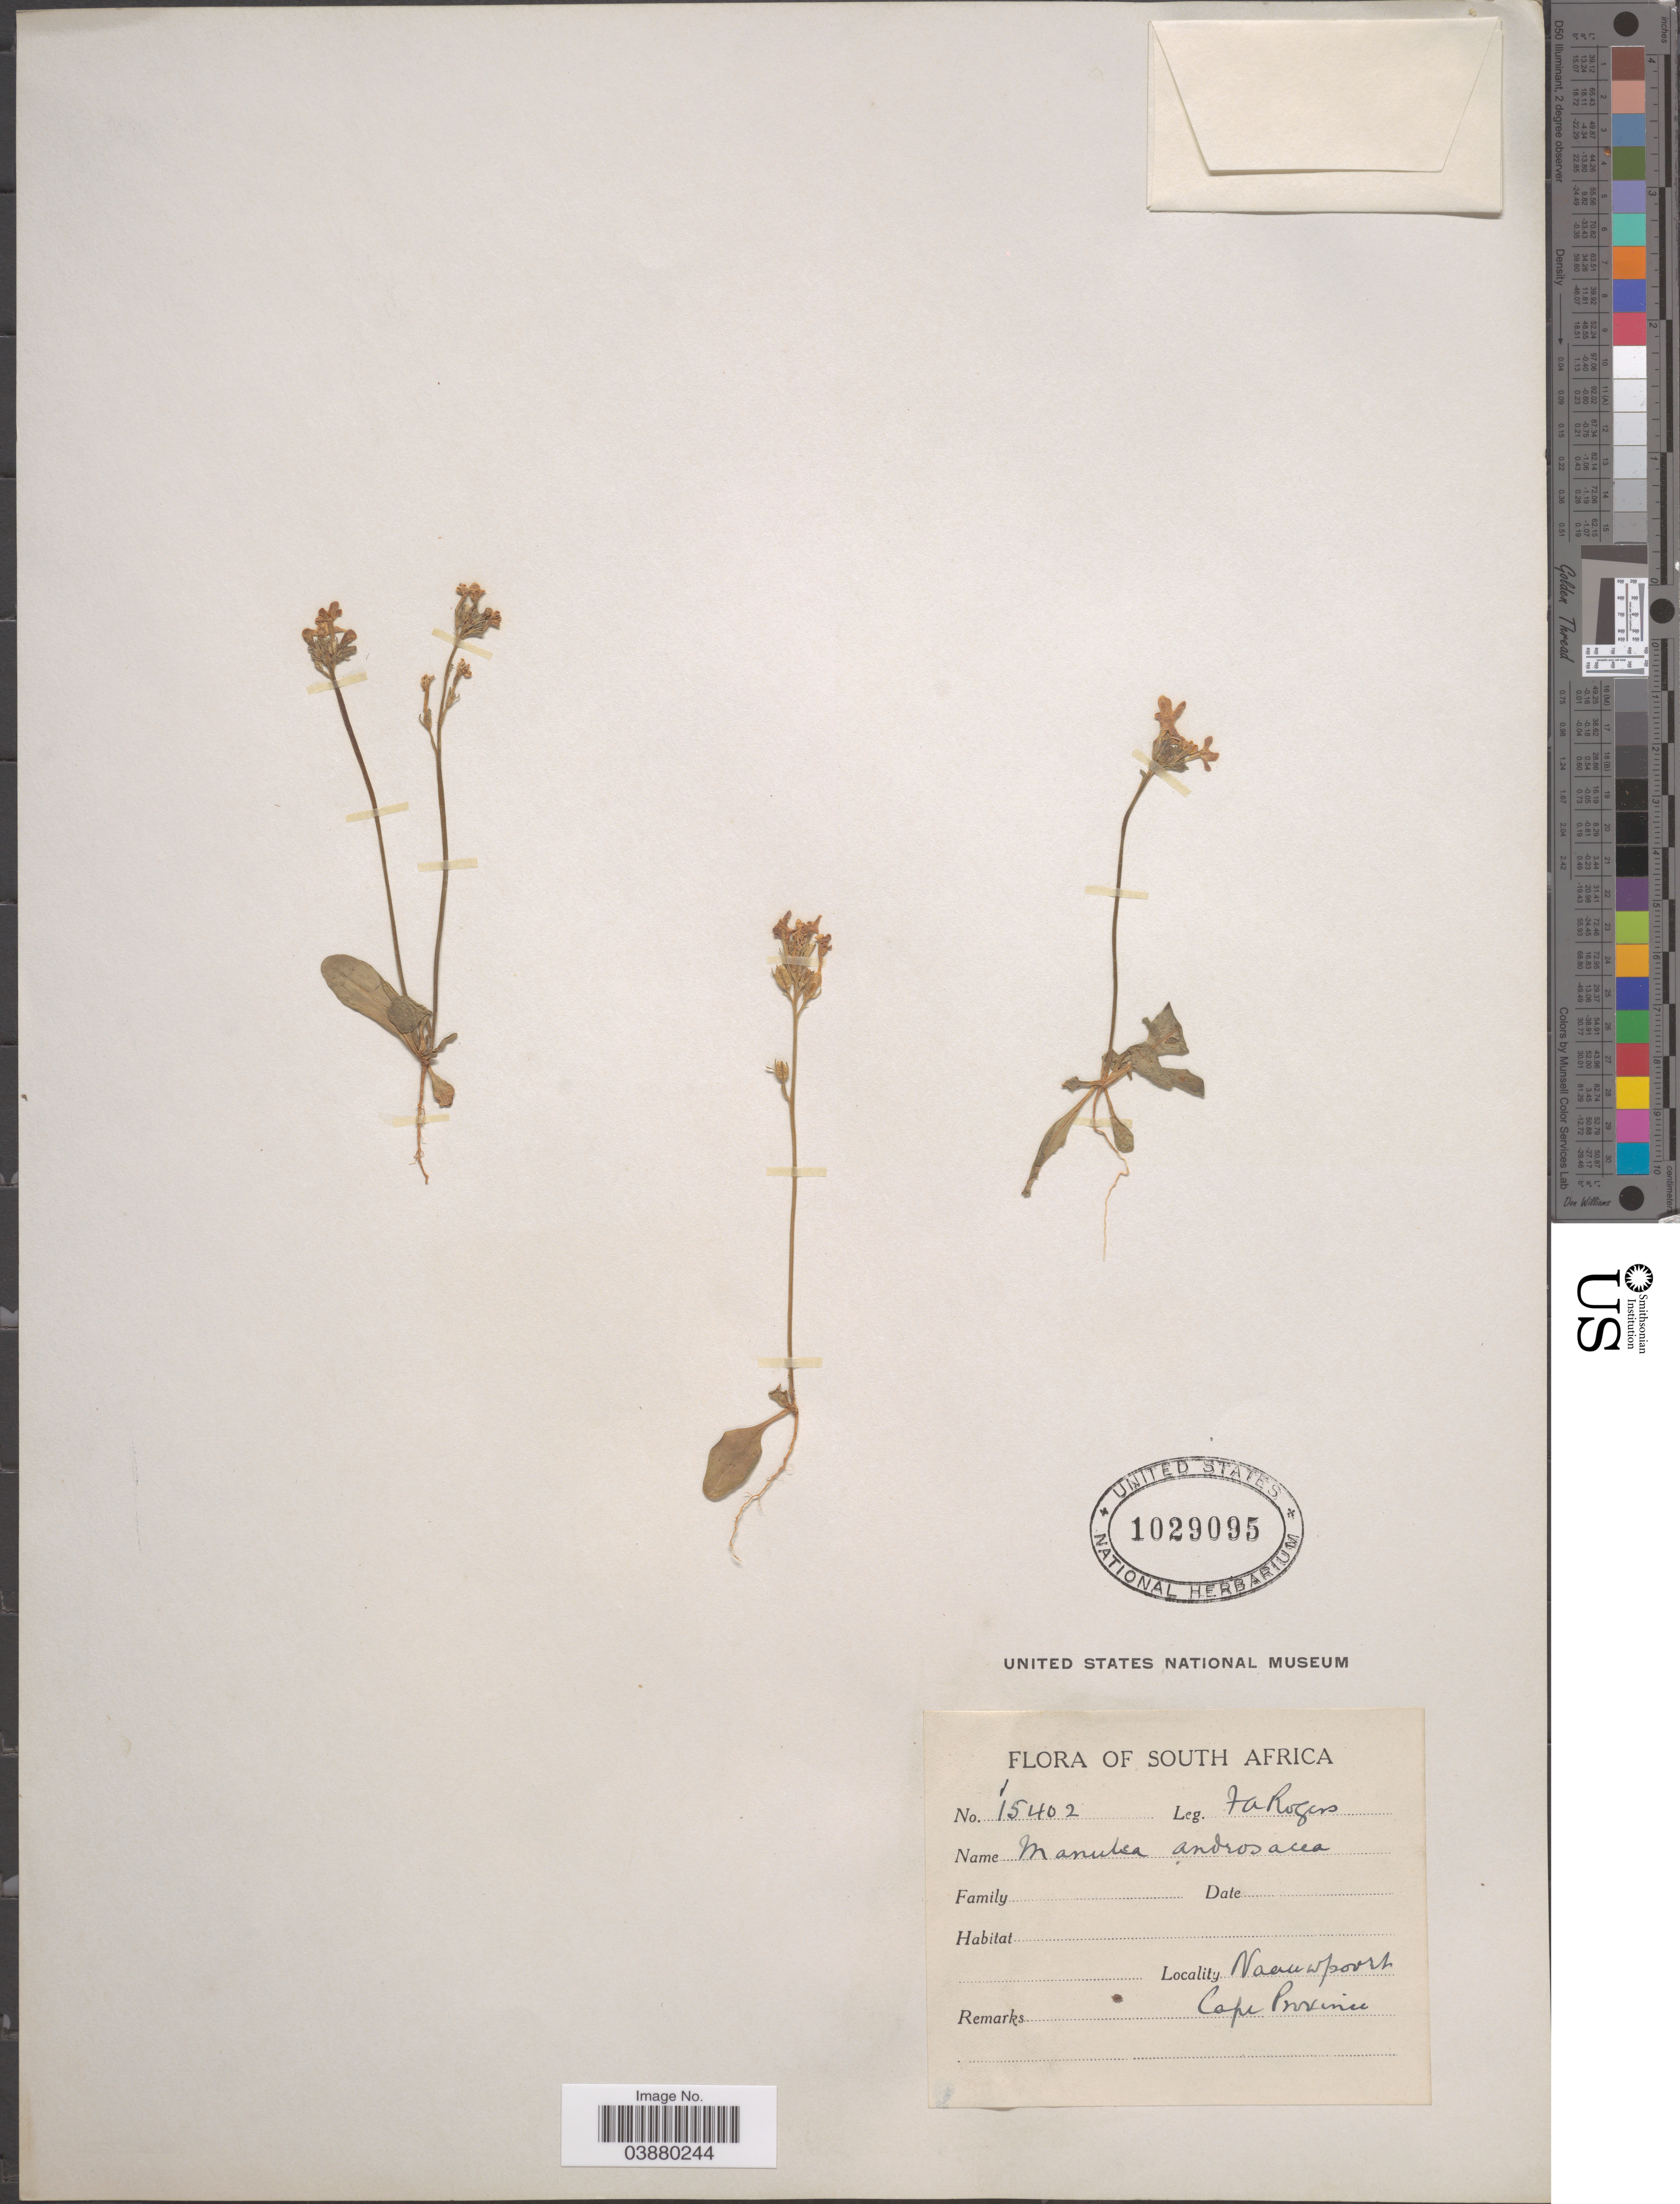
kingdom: Plantae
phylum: Tracheophyta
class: Magnoliopsida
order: Lamiales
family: Scrophulariaceae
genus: Manulea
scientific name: Manulea androsacea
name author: E. Mey. ex Benth.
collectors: F. A. Rogers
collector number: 15402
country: South Africa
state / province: North West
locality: Naauwpoort.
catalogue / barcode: US 1029095